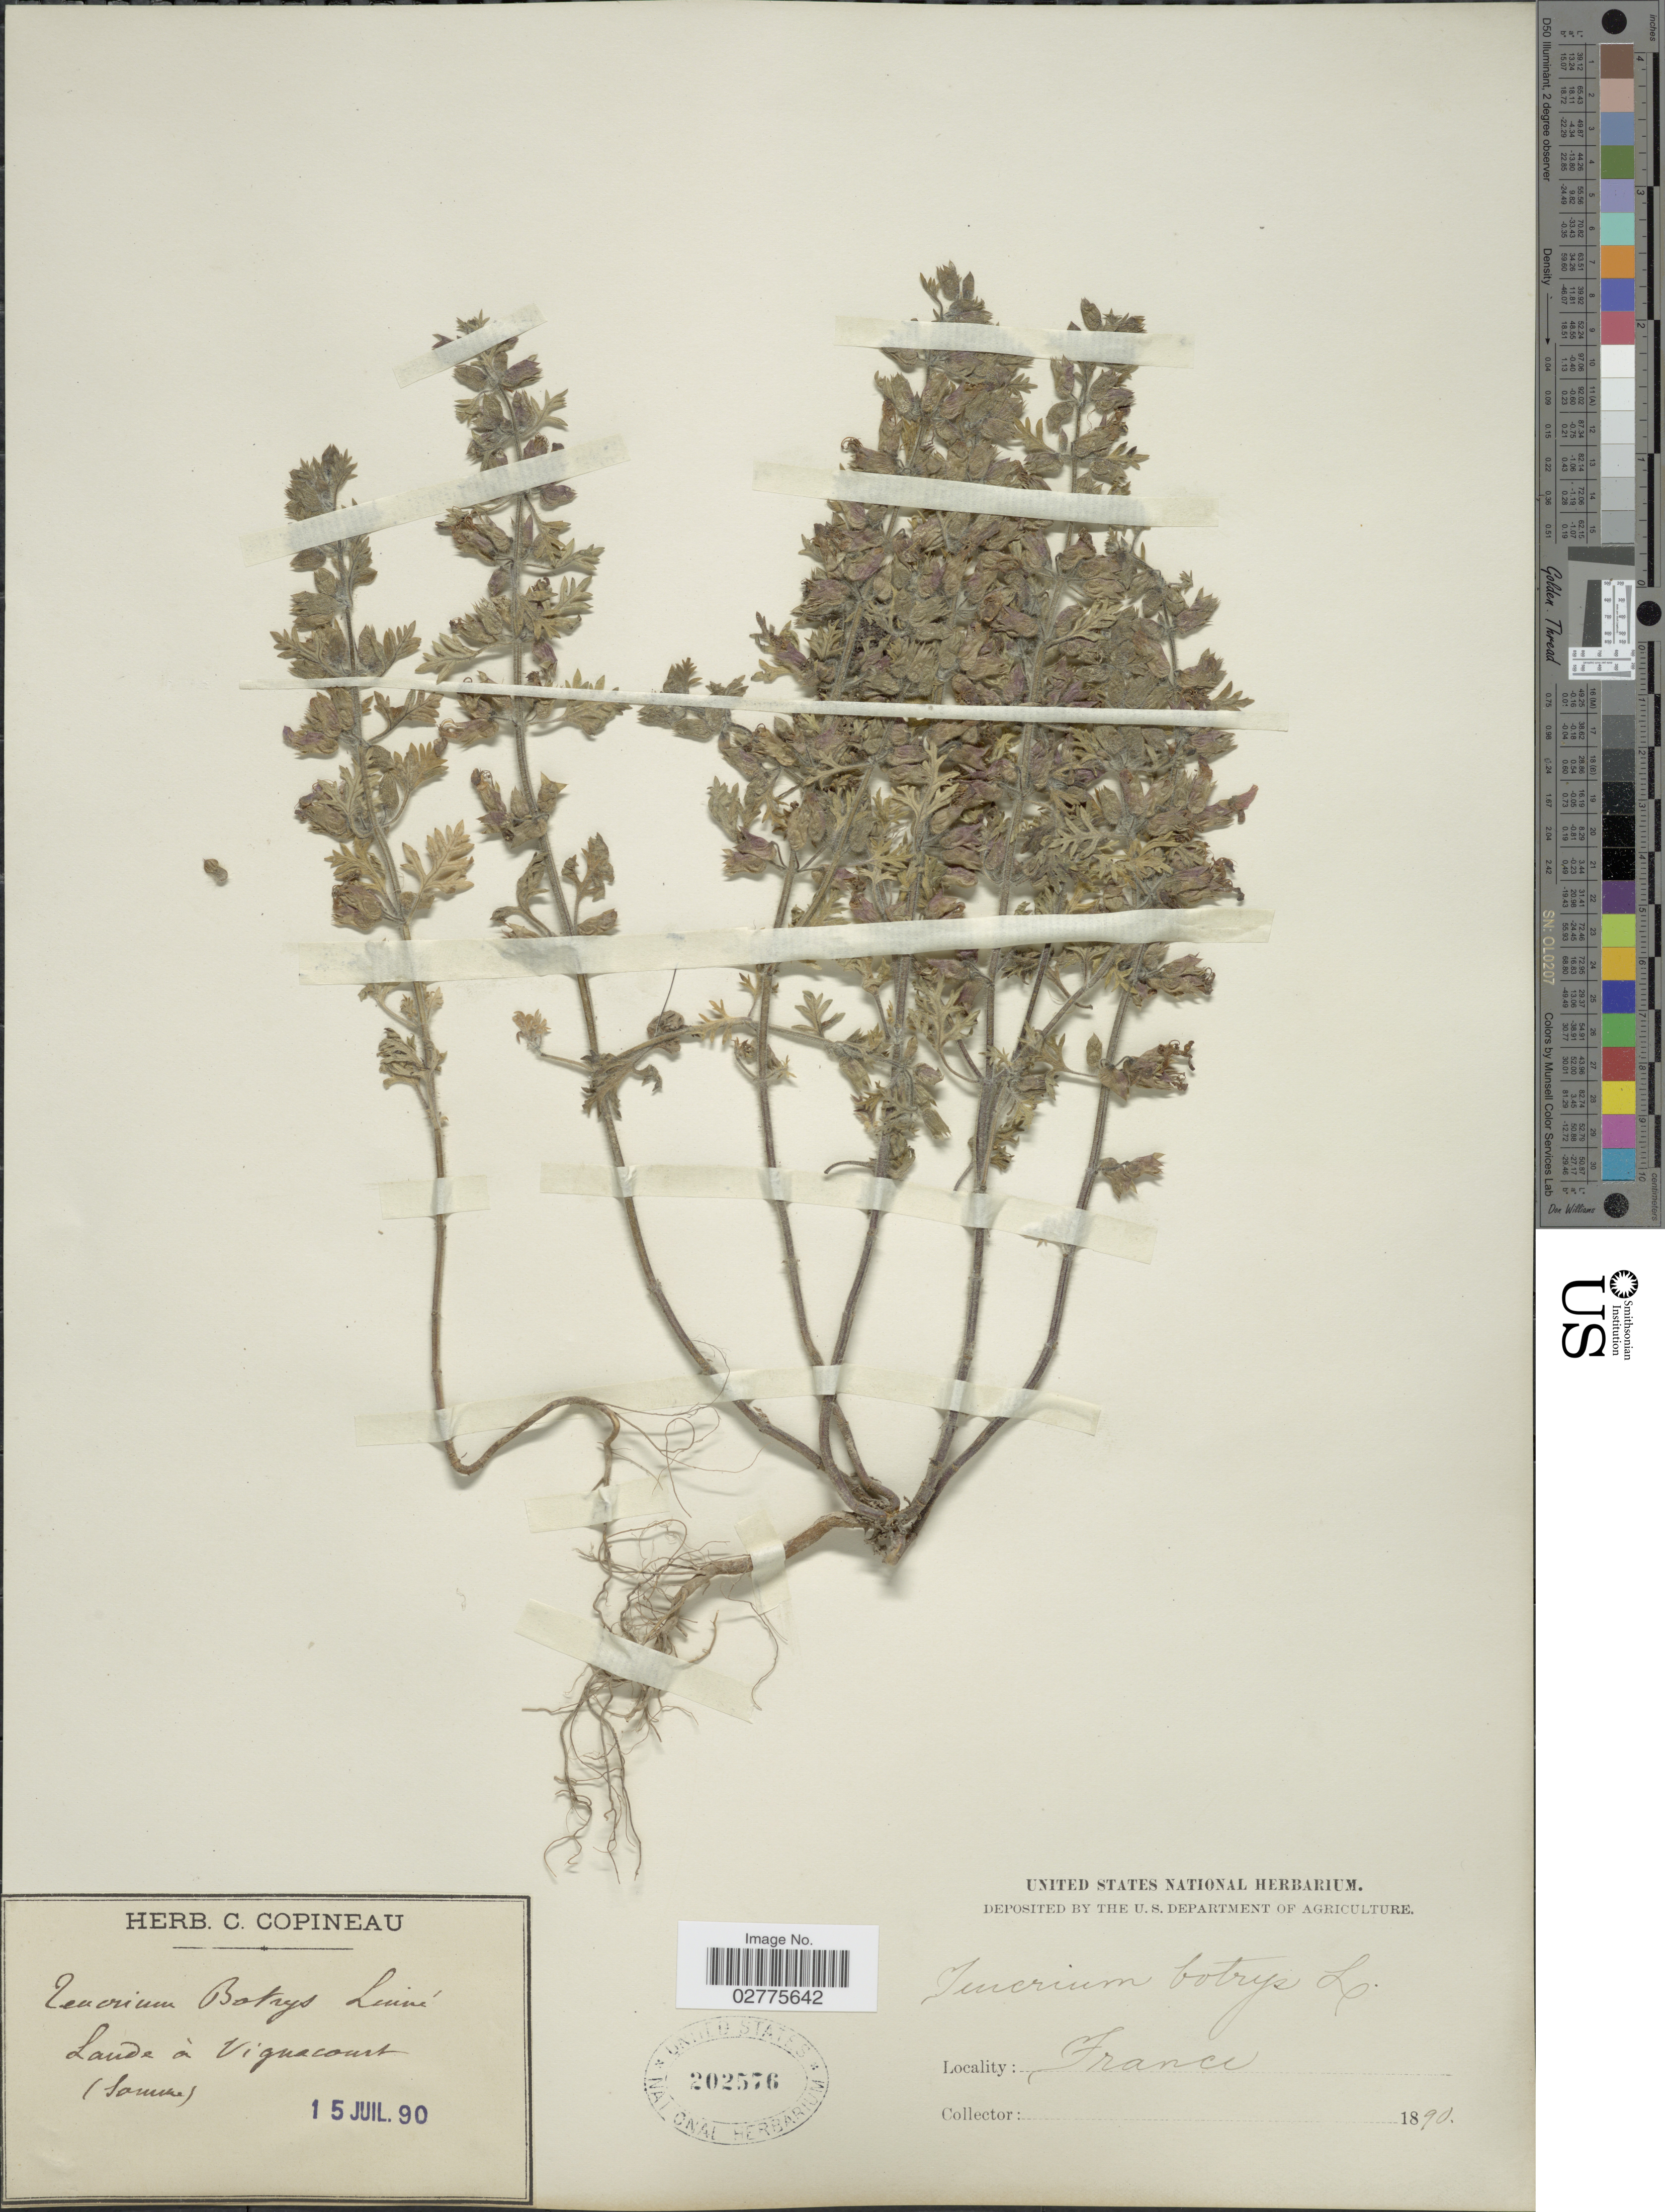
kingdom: Plantae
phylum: Tracheophyta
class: Magnoliopsida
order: Lamiales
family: Lamiaceae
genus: Teucrium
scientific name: Teucrium botrys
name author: L.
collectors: ex herb. C. Copineau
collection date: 1890-07-15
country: France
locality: Laude á Viguacourt (Somme).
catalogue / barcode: US 202576